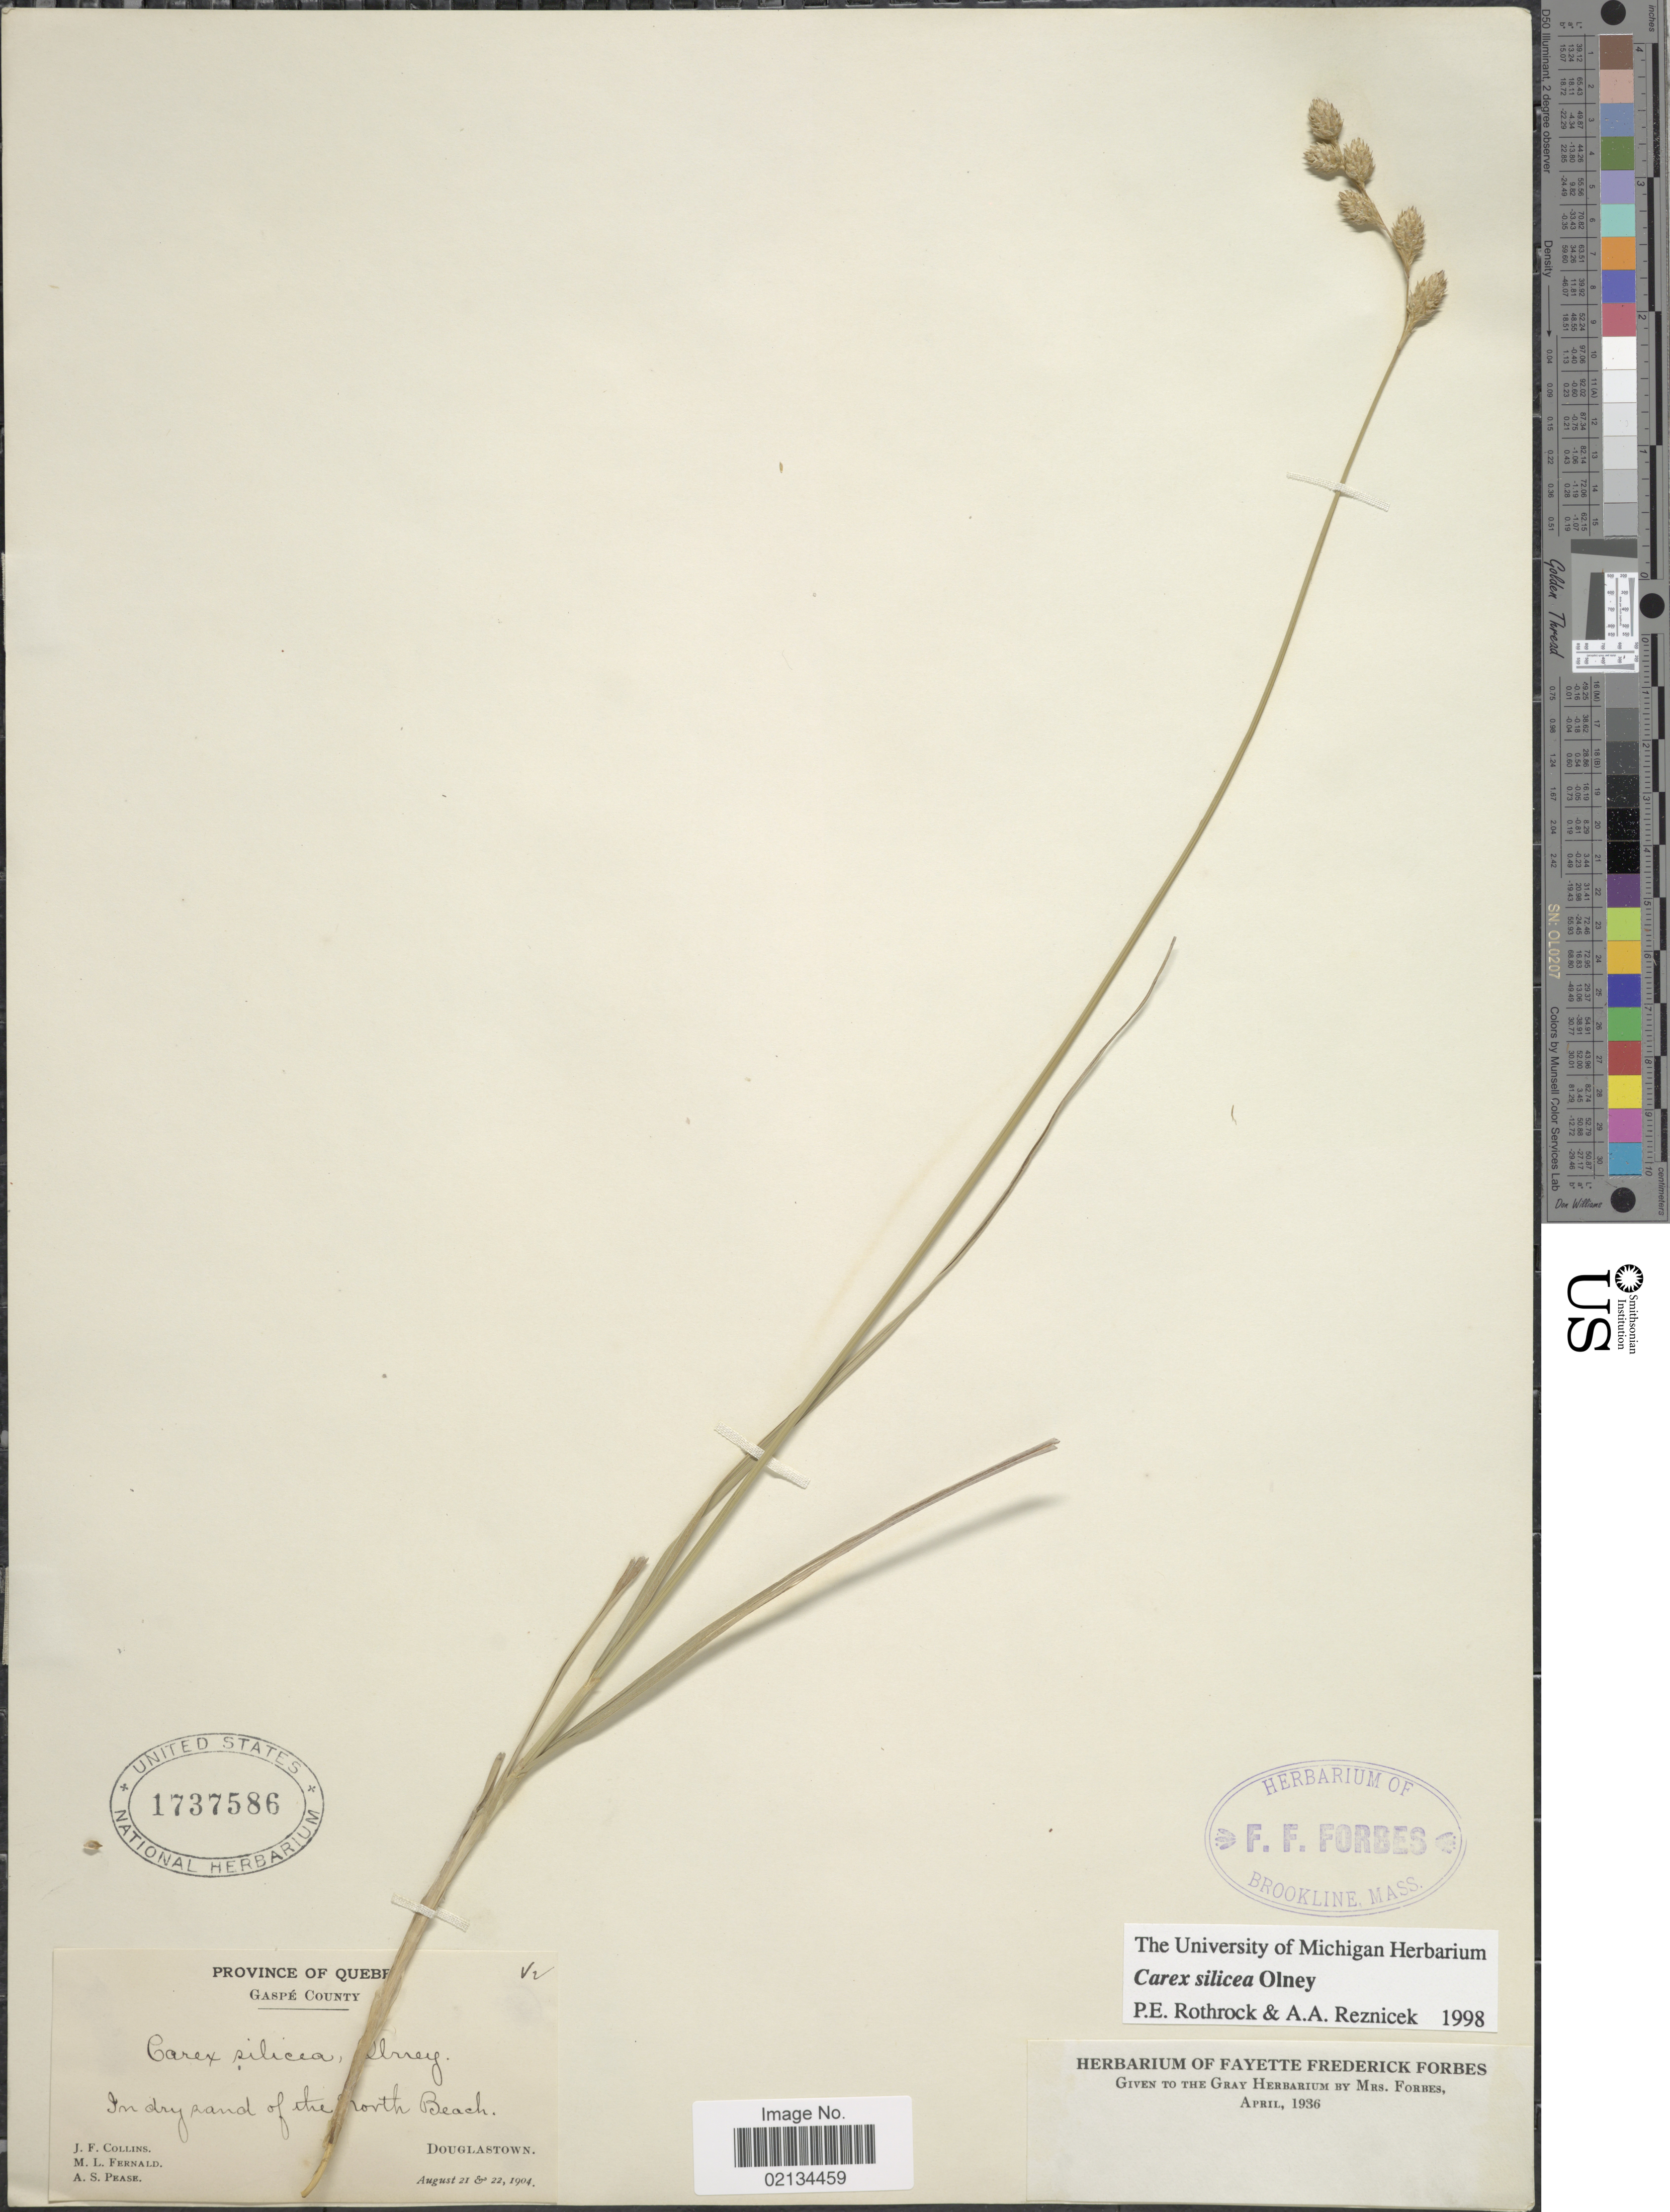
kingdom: Plantae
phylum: Tracheophyta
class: Liliopsida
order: Poales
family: Cyperaceae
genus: Carex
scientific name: Carex silicea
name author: Olney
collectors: J. Collins, M. L. Fernald & A. S. Pease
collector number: V2?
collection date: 1904-08-21/1904-08-22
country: Canada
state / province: Quebec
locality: Gaspe County, in dry sand of the North Beach, Douglastown.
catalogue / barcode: US 1737586